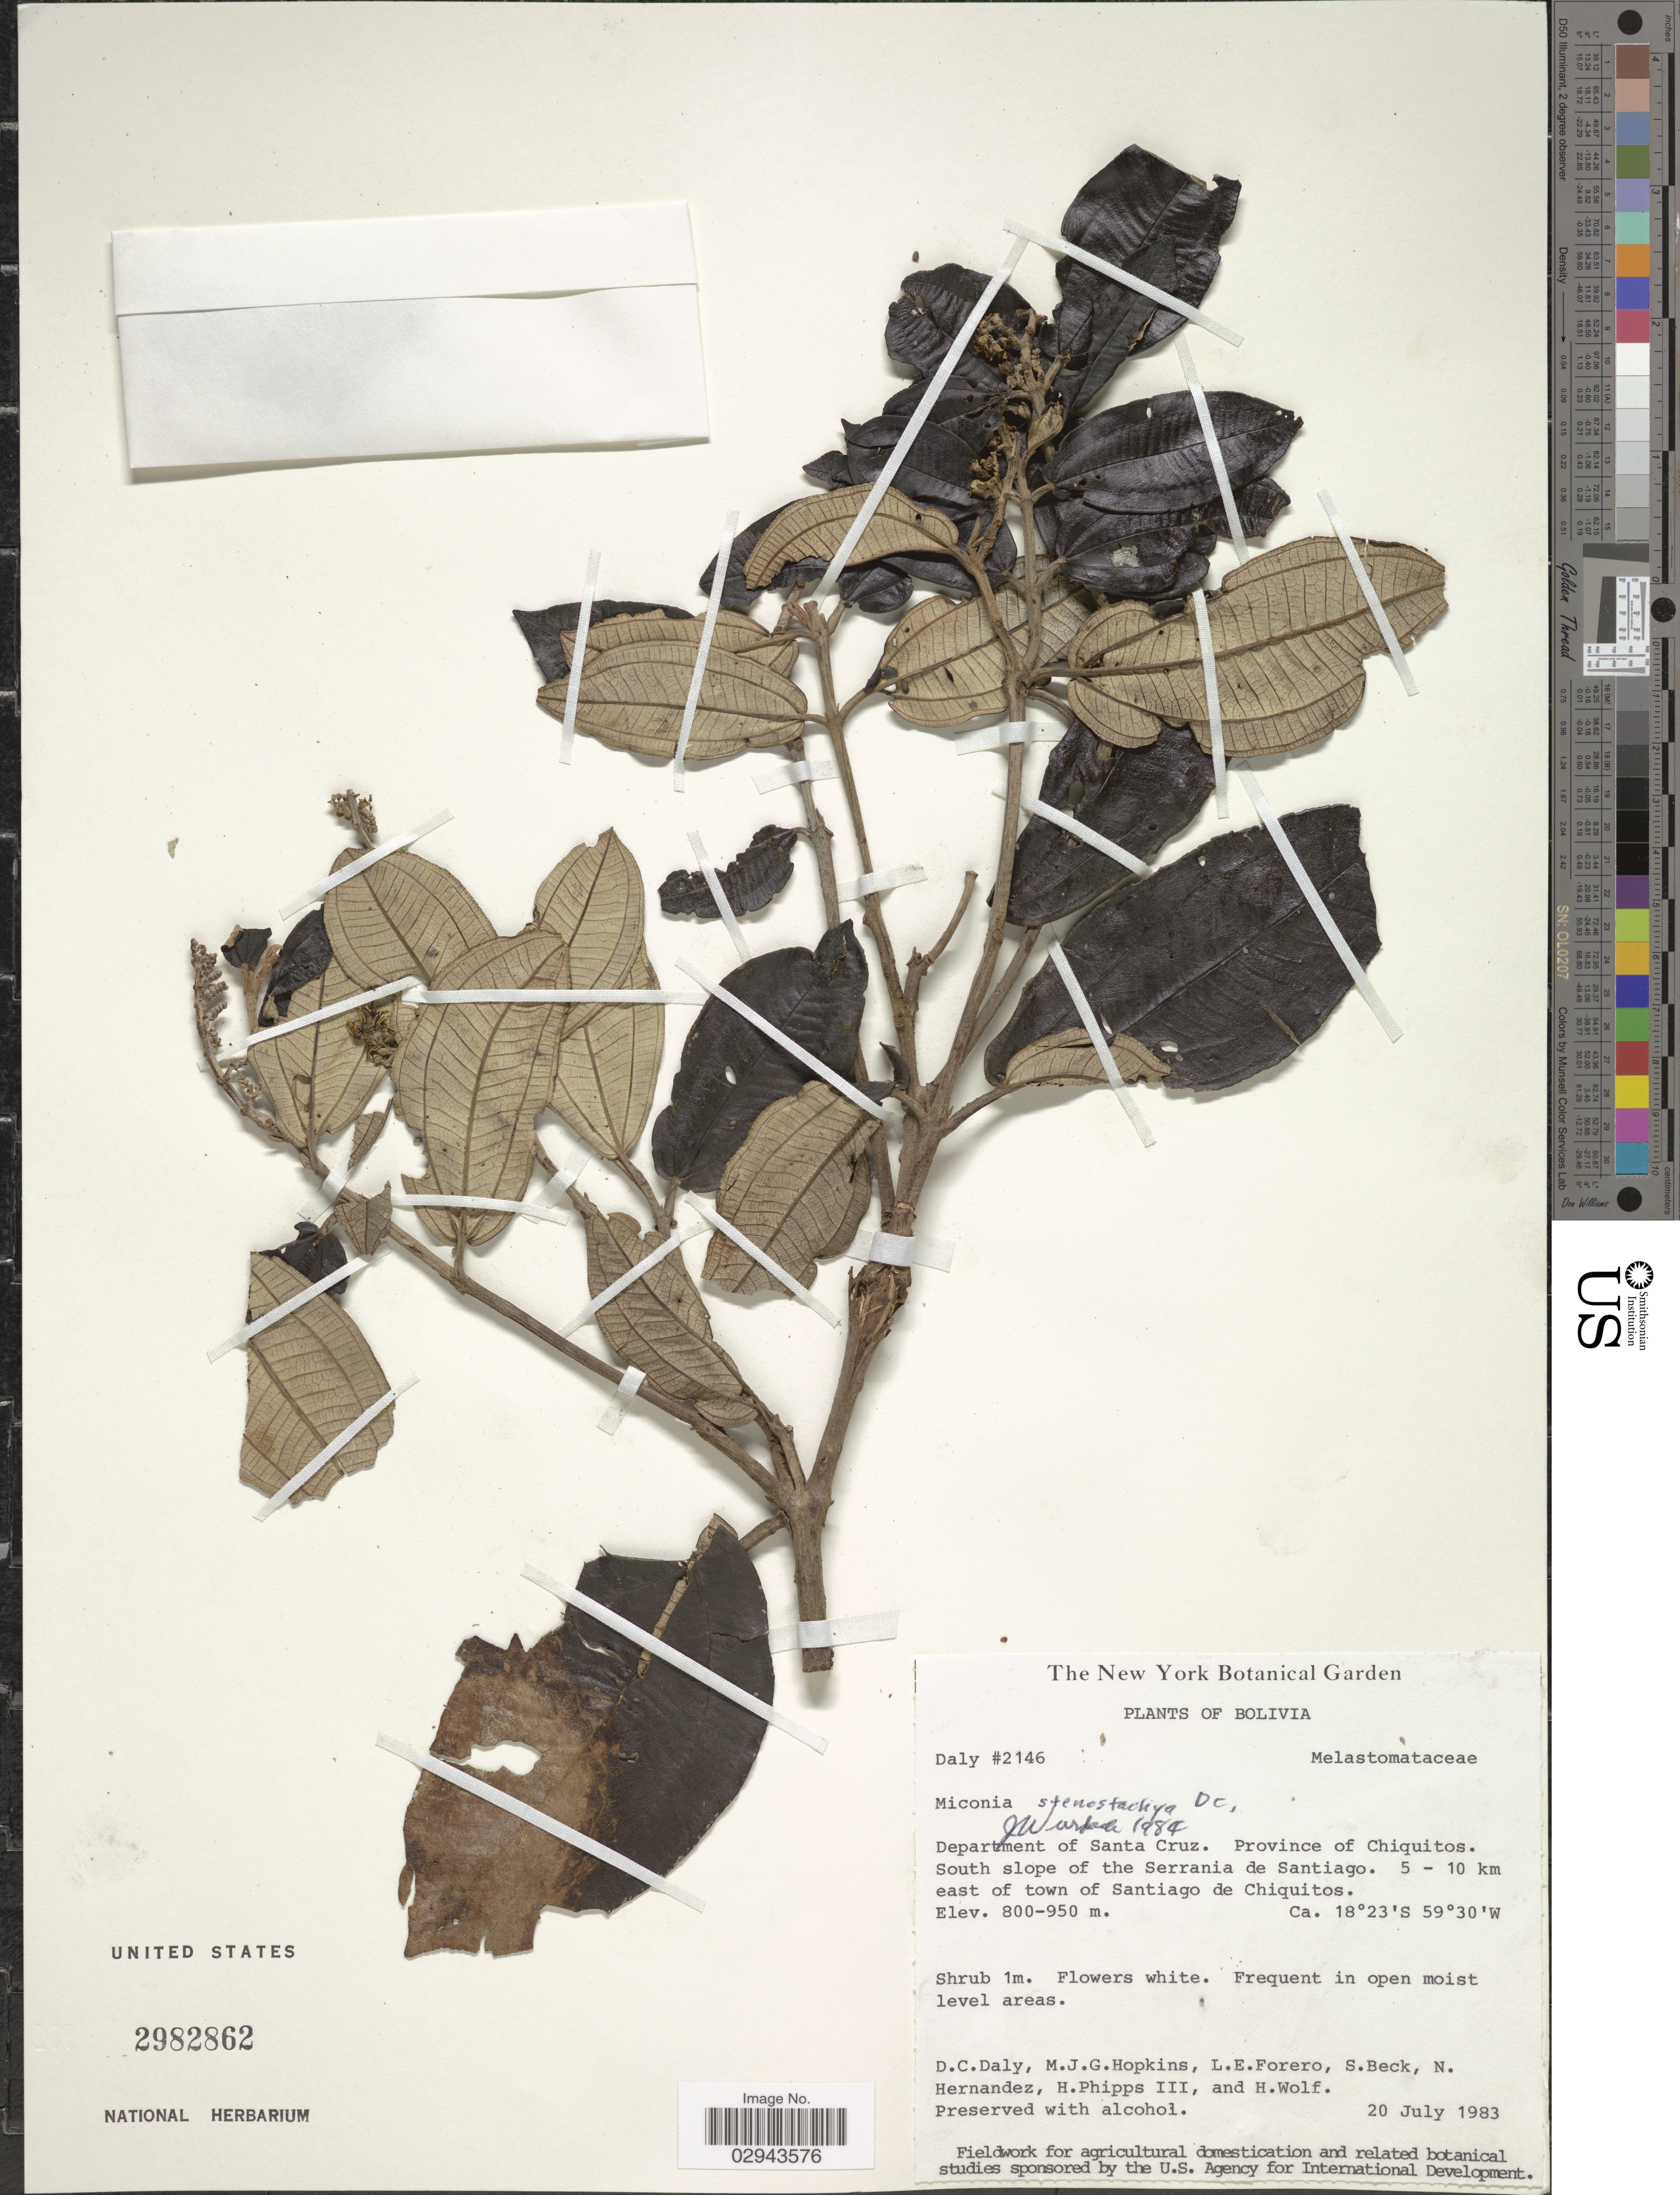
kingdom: Plantae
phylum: Tracheophyta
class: Magnoliopsida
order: Myrtales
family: Melastomataceae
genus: Miconia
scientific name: Miconia stenostachya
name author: DC.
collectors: D. C. Daly, M. J. G. Hopkins, L. Forero, S. G. Beck & et al.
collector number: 2146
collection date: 1983-07-20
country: Bolivia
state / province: Santa Cruz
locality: Department of Santa Cruz. Province of Chiquitos. South slope of the Serrania de Santiago. 5 - 10 km east of town of Santiago de Chiquitos.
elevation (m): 800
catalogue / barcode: US 2982862